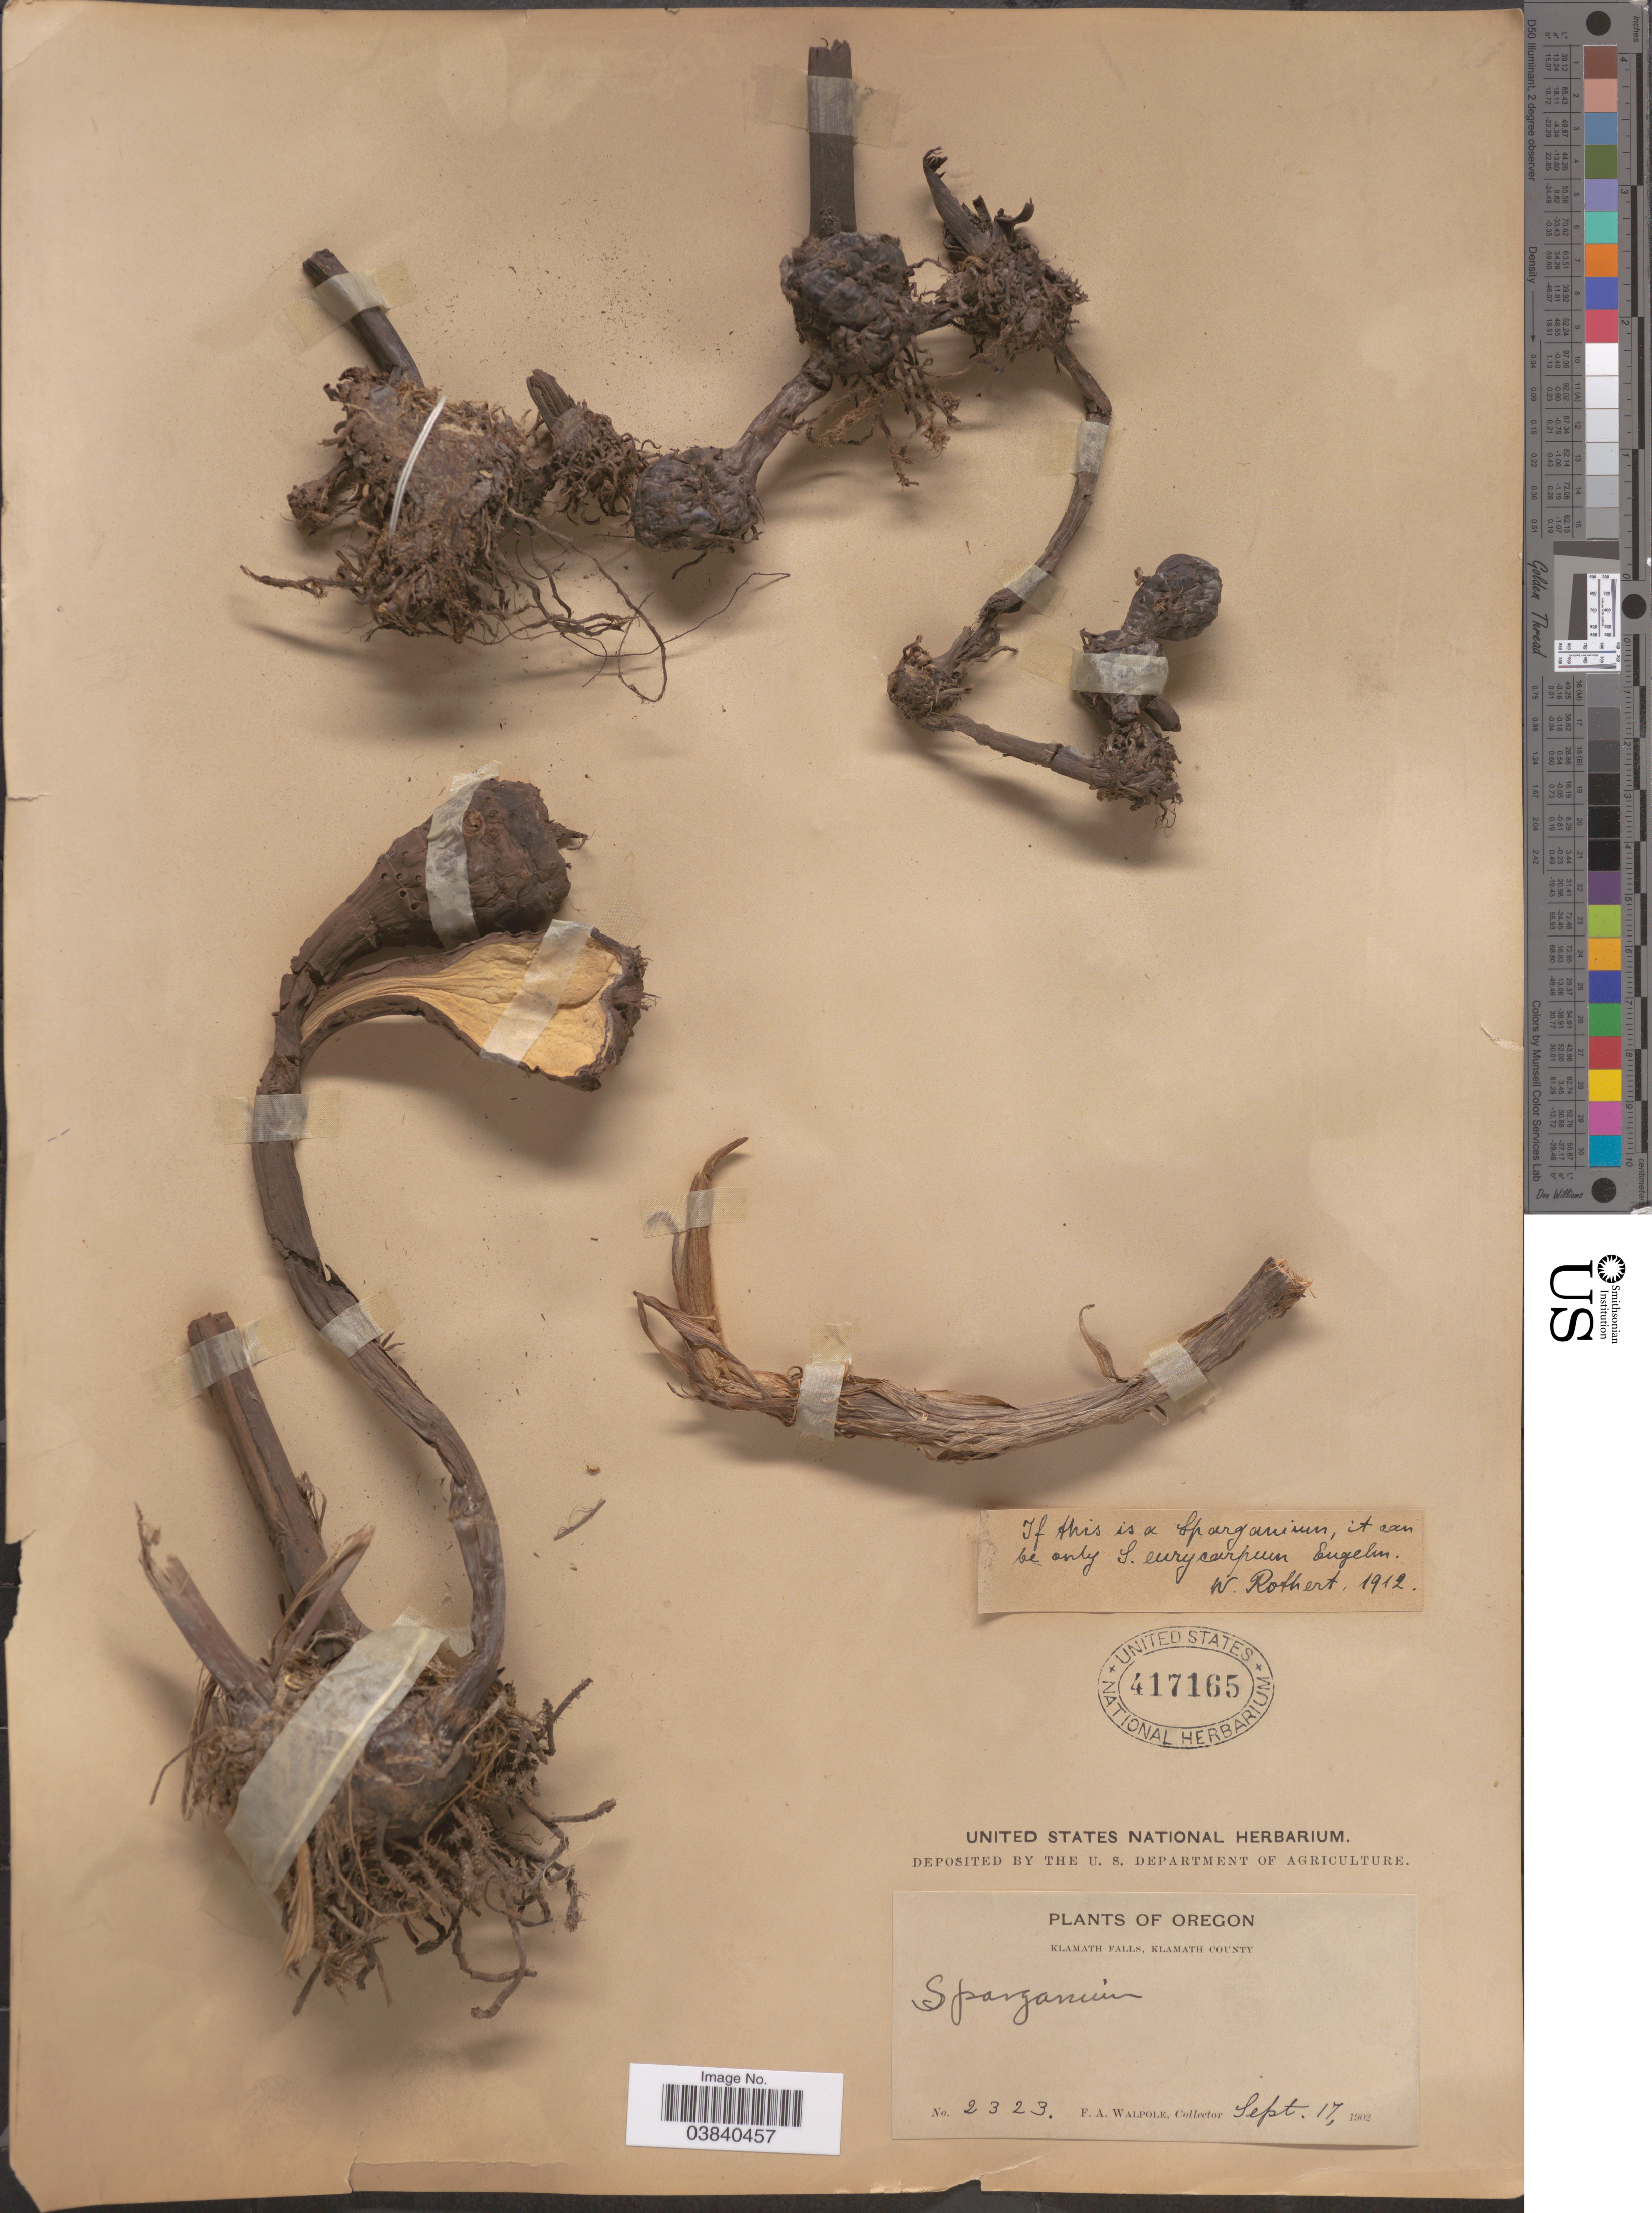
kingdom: Plantae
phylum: Tracheophyta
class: Liliopsida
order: Poales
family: Typhaceae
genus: Sparganium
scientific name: Sparganium eurycarpum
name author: Engelm.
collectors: F. Walpole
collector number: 2323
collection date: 1902-09-17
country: United States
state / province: Oregon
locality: Klamath Falls, Klamath County.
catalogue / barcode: US 417165